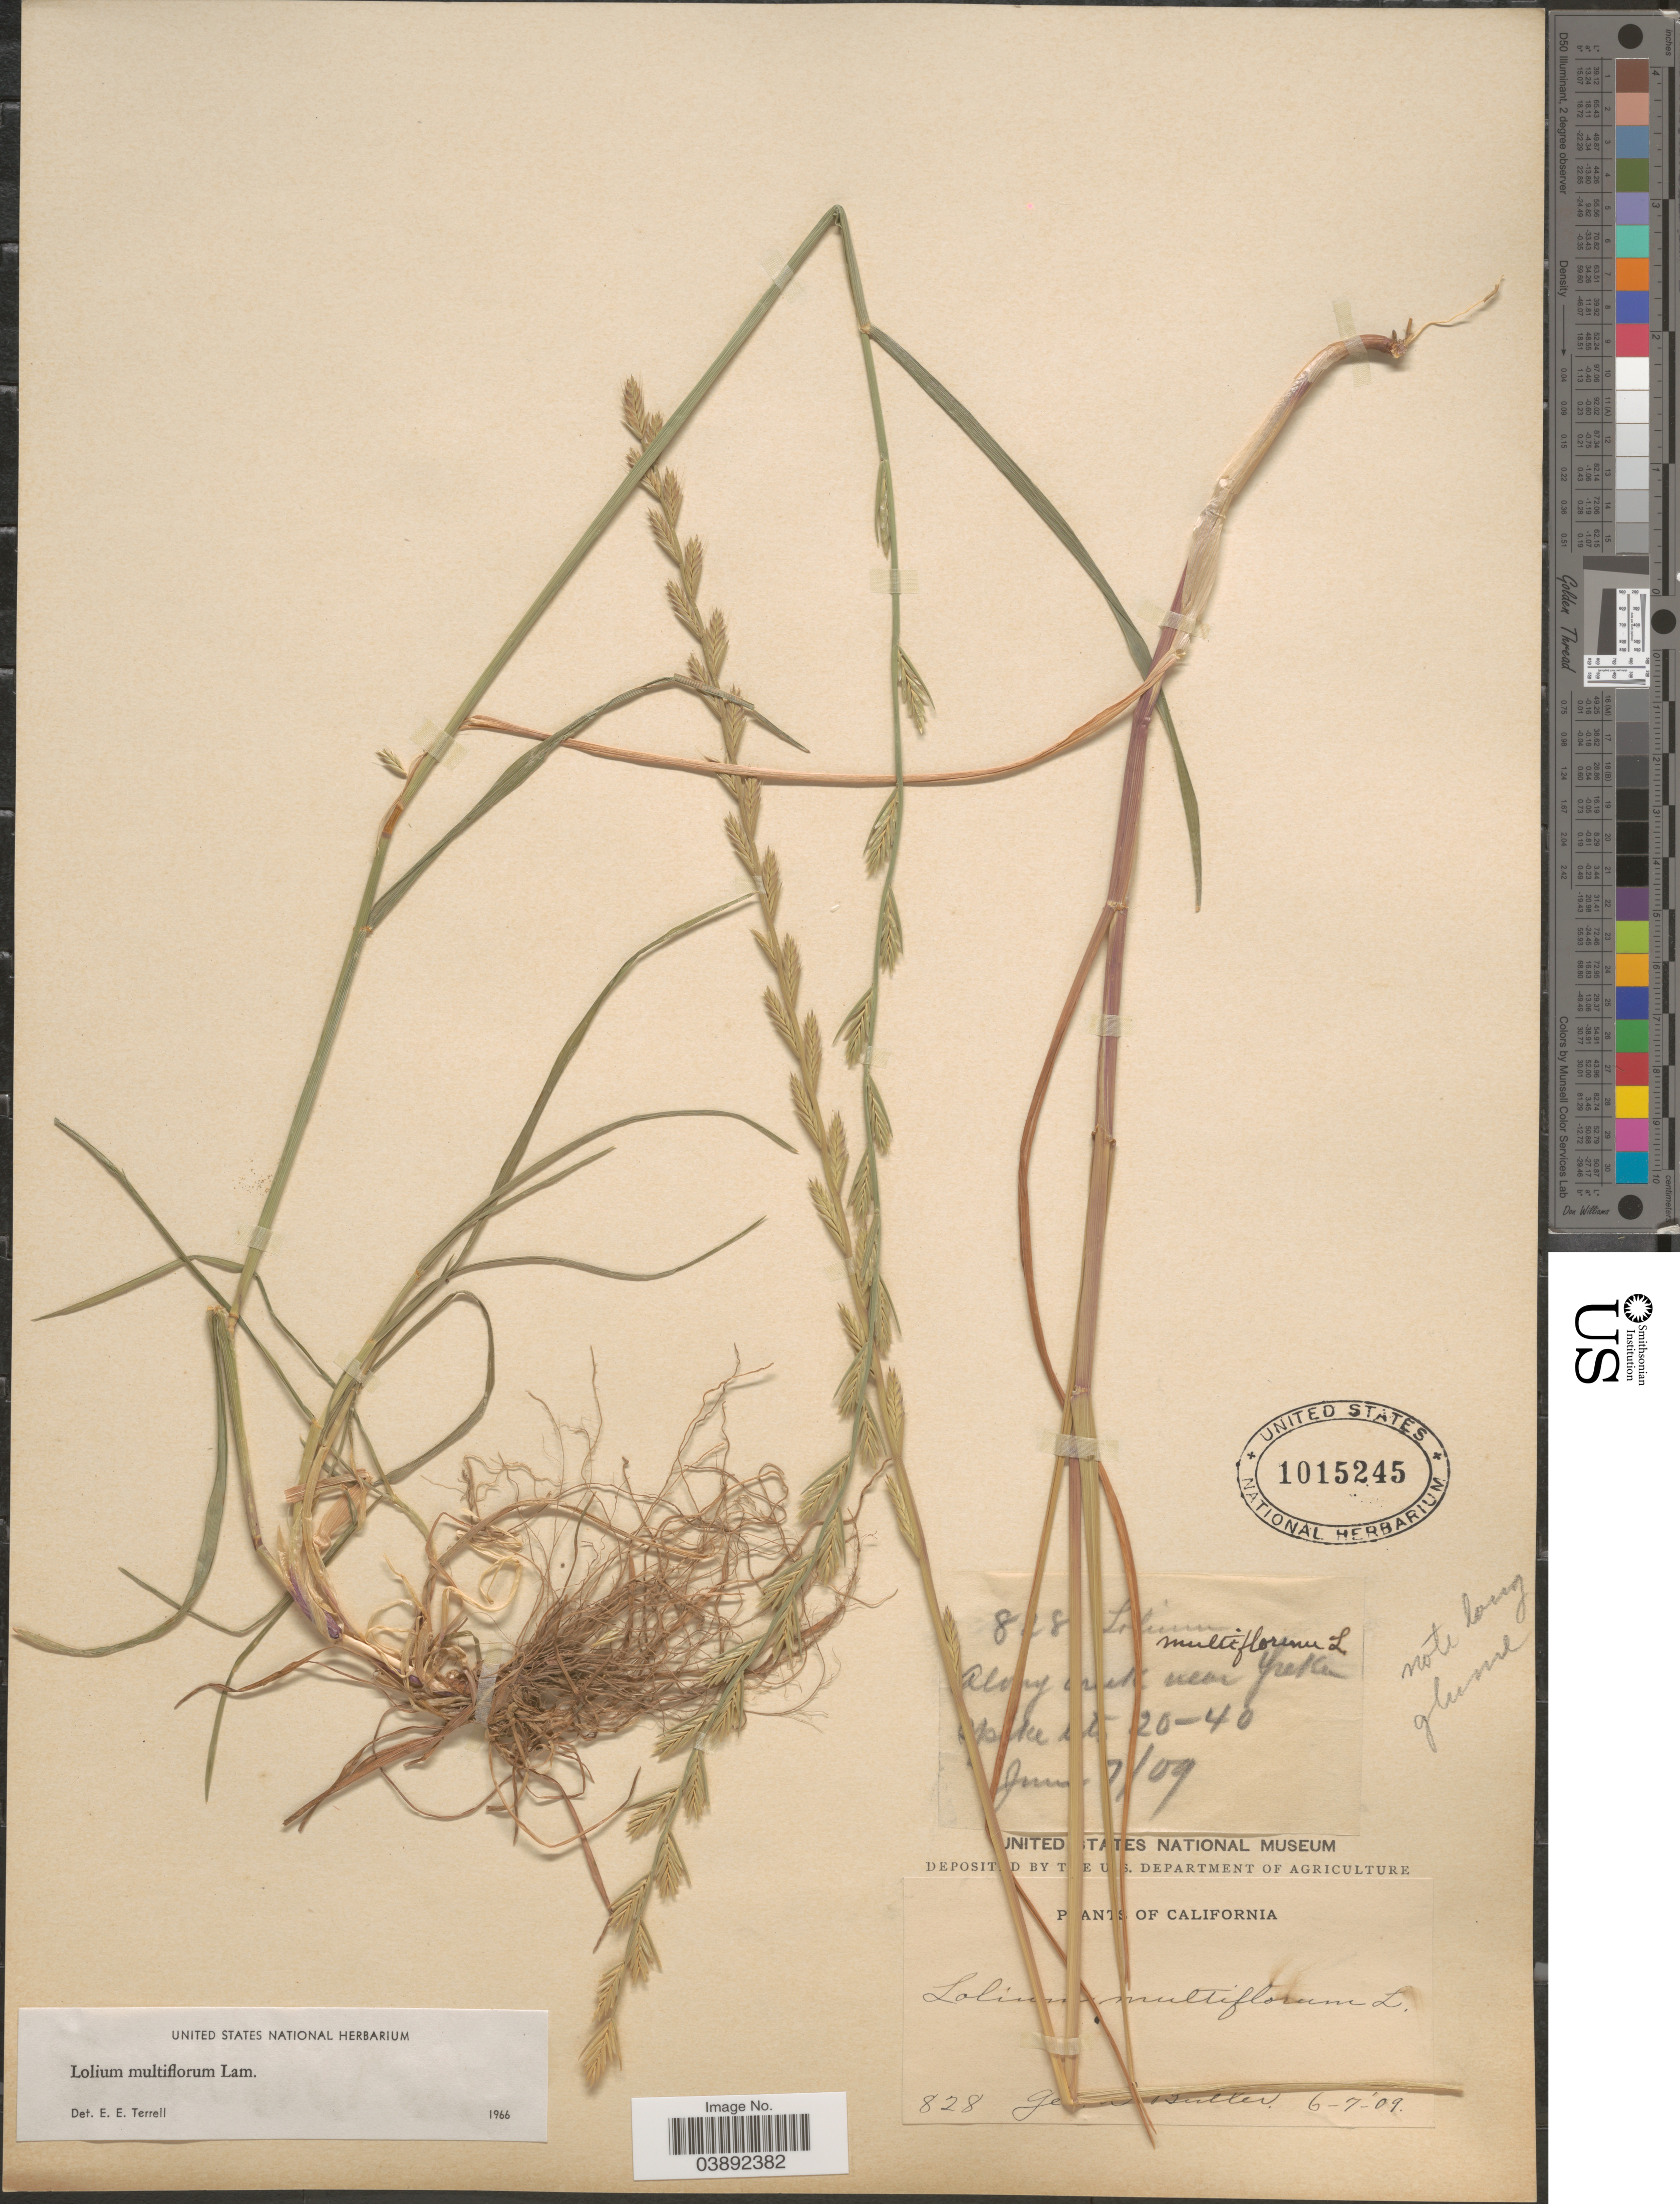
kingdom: Plantae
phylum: Tracheophyta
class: Liliopsida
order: Poales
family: Poaceae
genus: Lolium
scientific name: Lolium multiflorum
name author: Lam.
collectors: G. D. Butler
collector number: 828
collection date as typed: Transcribed d/m/y: 7/6/9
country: United States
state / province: California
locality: Along Creek near Yreka. Sp [illegible text]ke Mts 20-40.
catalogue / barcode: US 1015245